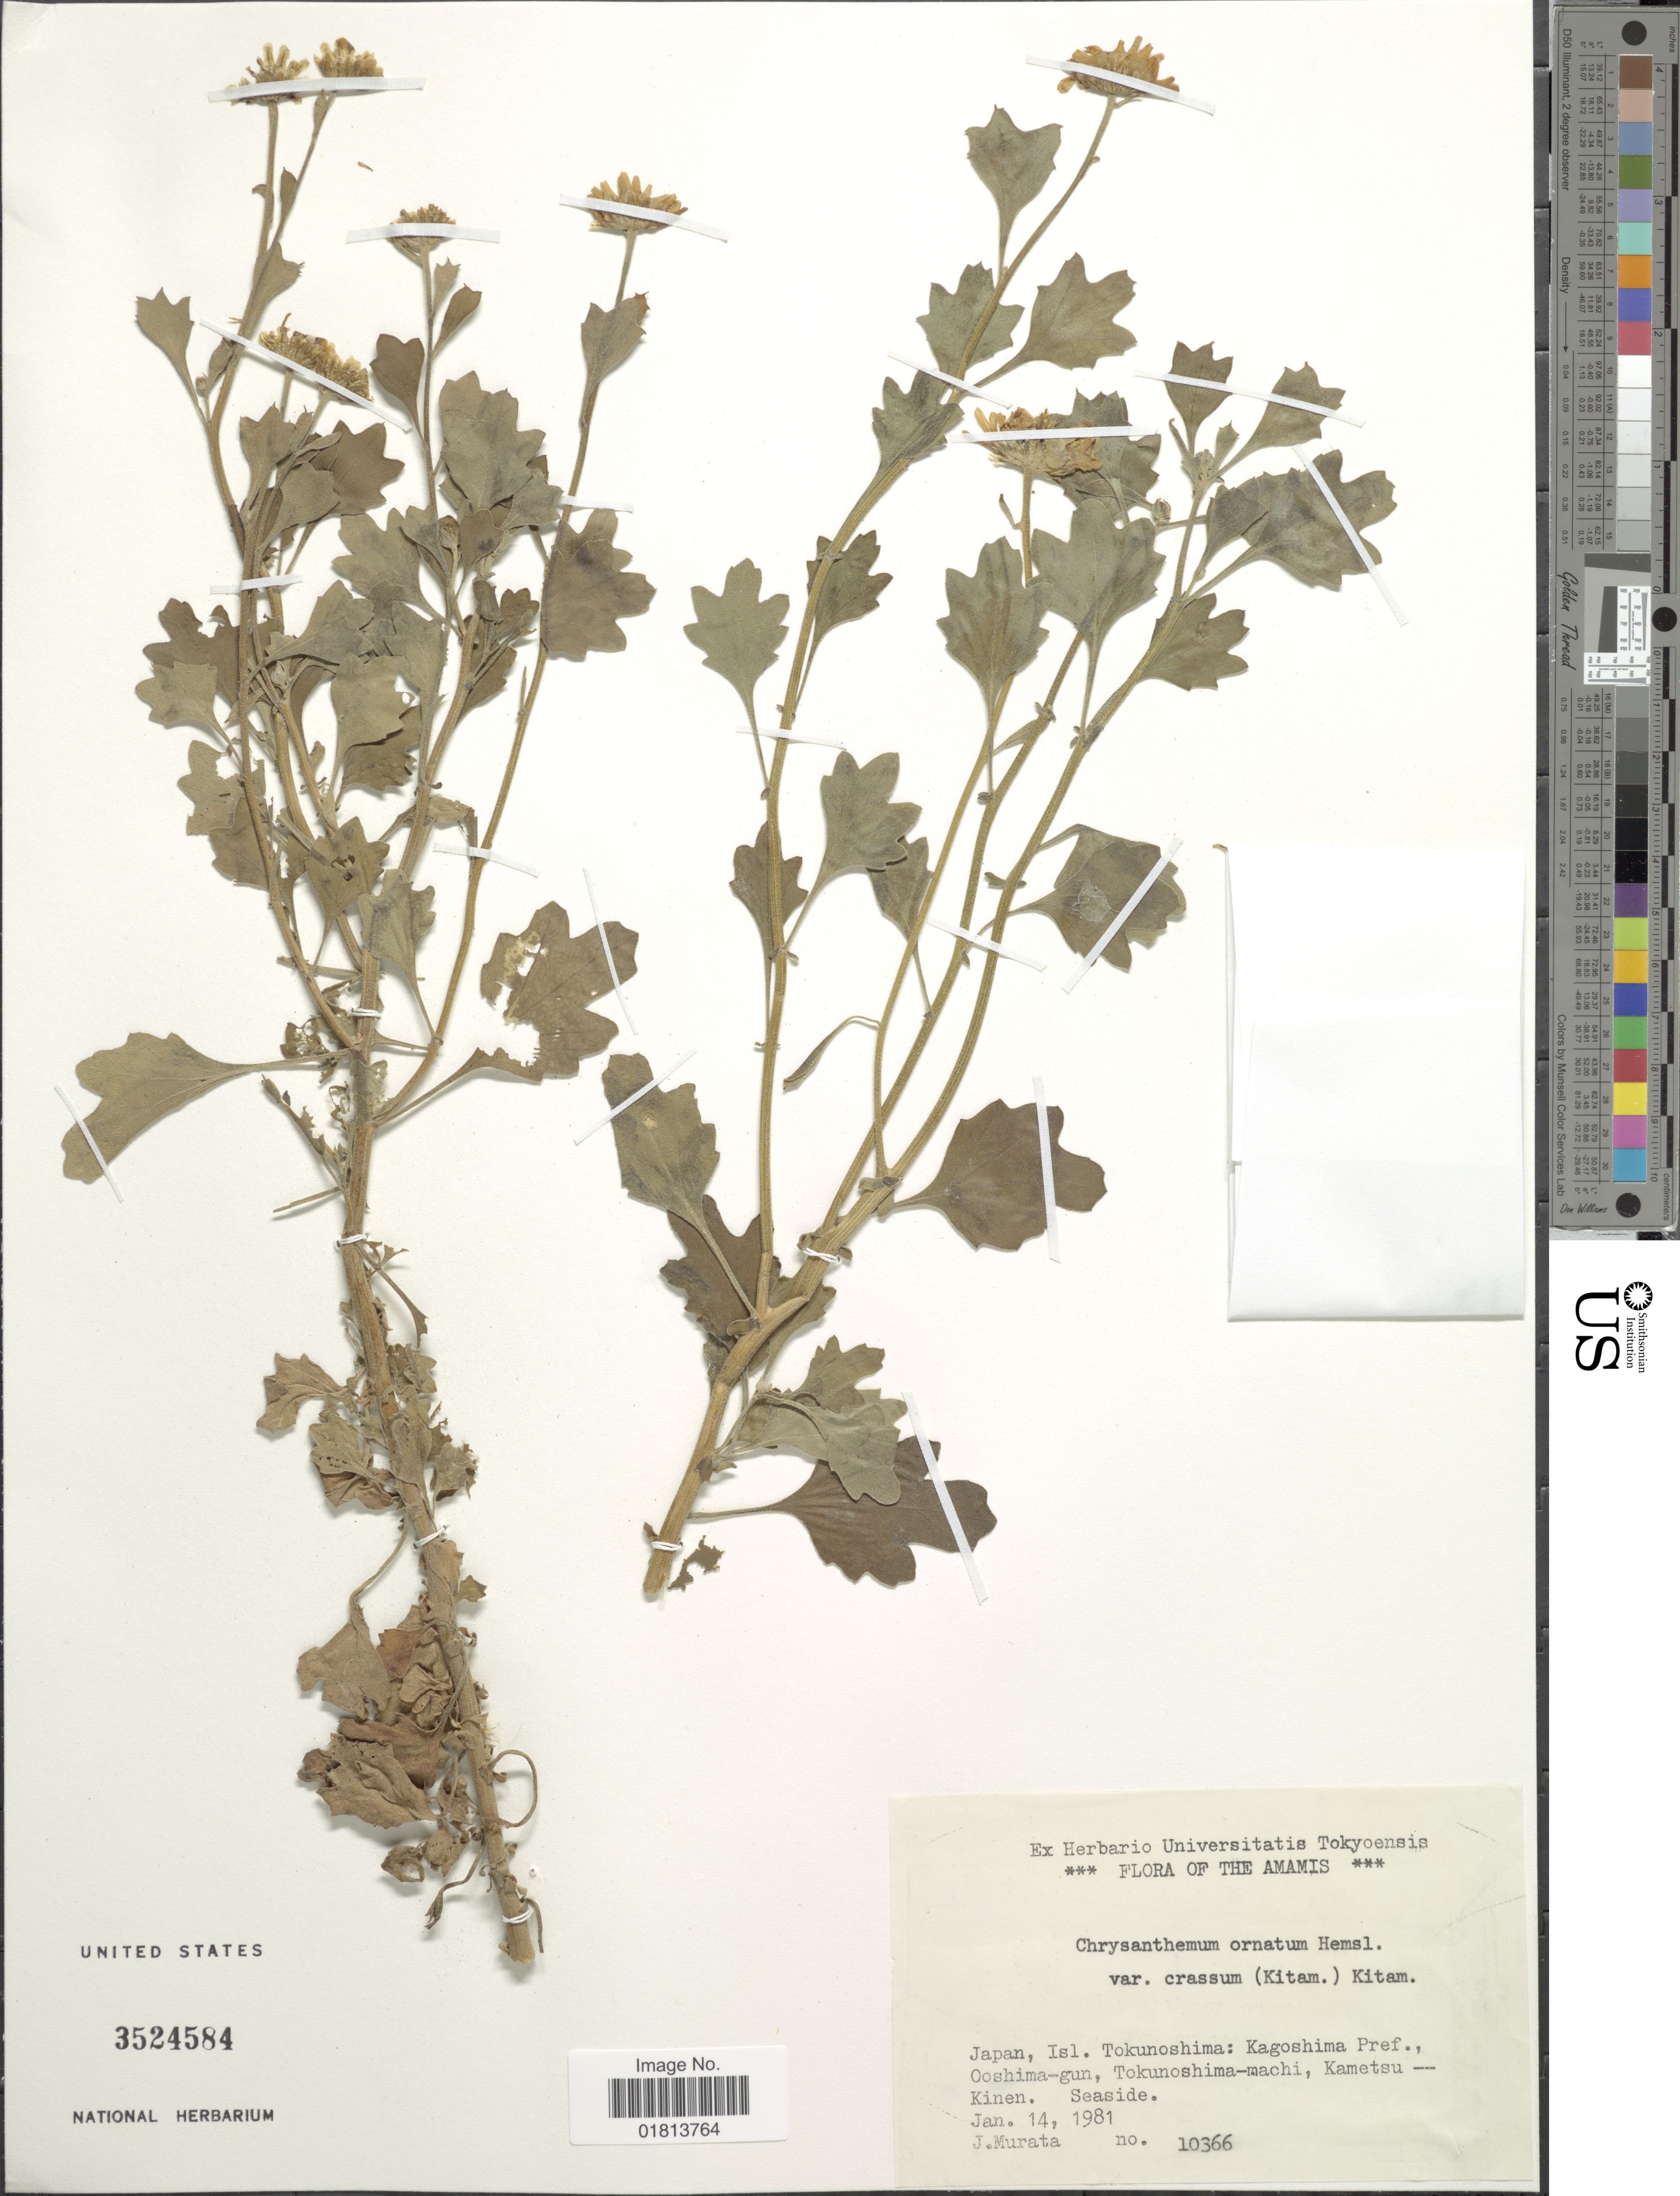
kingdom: Plantae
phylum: Tracheophyta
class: Magnoliopsida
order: Asterales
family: Asteraceae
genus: Dendranthema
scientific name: Dendranthema ornatum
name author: Hemsl.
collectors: J. Murata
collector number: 10366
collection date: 1981-01-14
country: Japan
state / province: Kagosima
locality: The Amamis, Japan, Isl. Tokunoshima: Kagoshima Pref., Ooshima-gun, Tokunoshima-machi, Kametsu-Kinen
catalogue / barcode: US 3524584